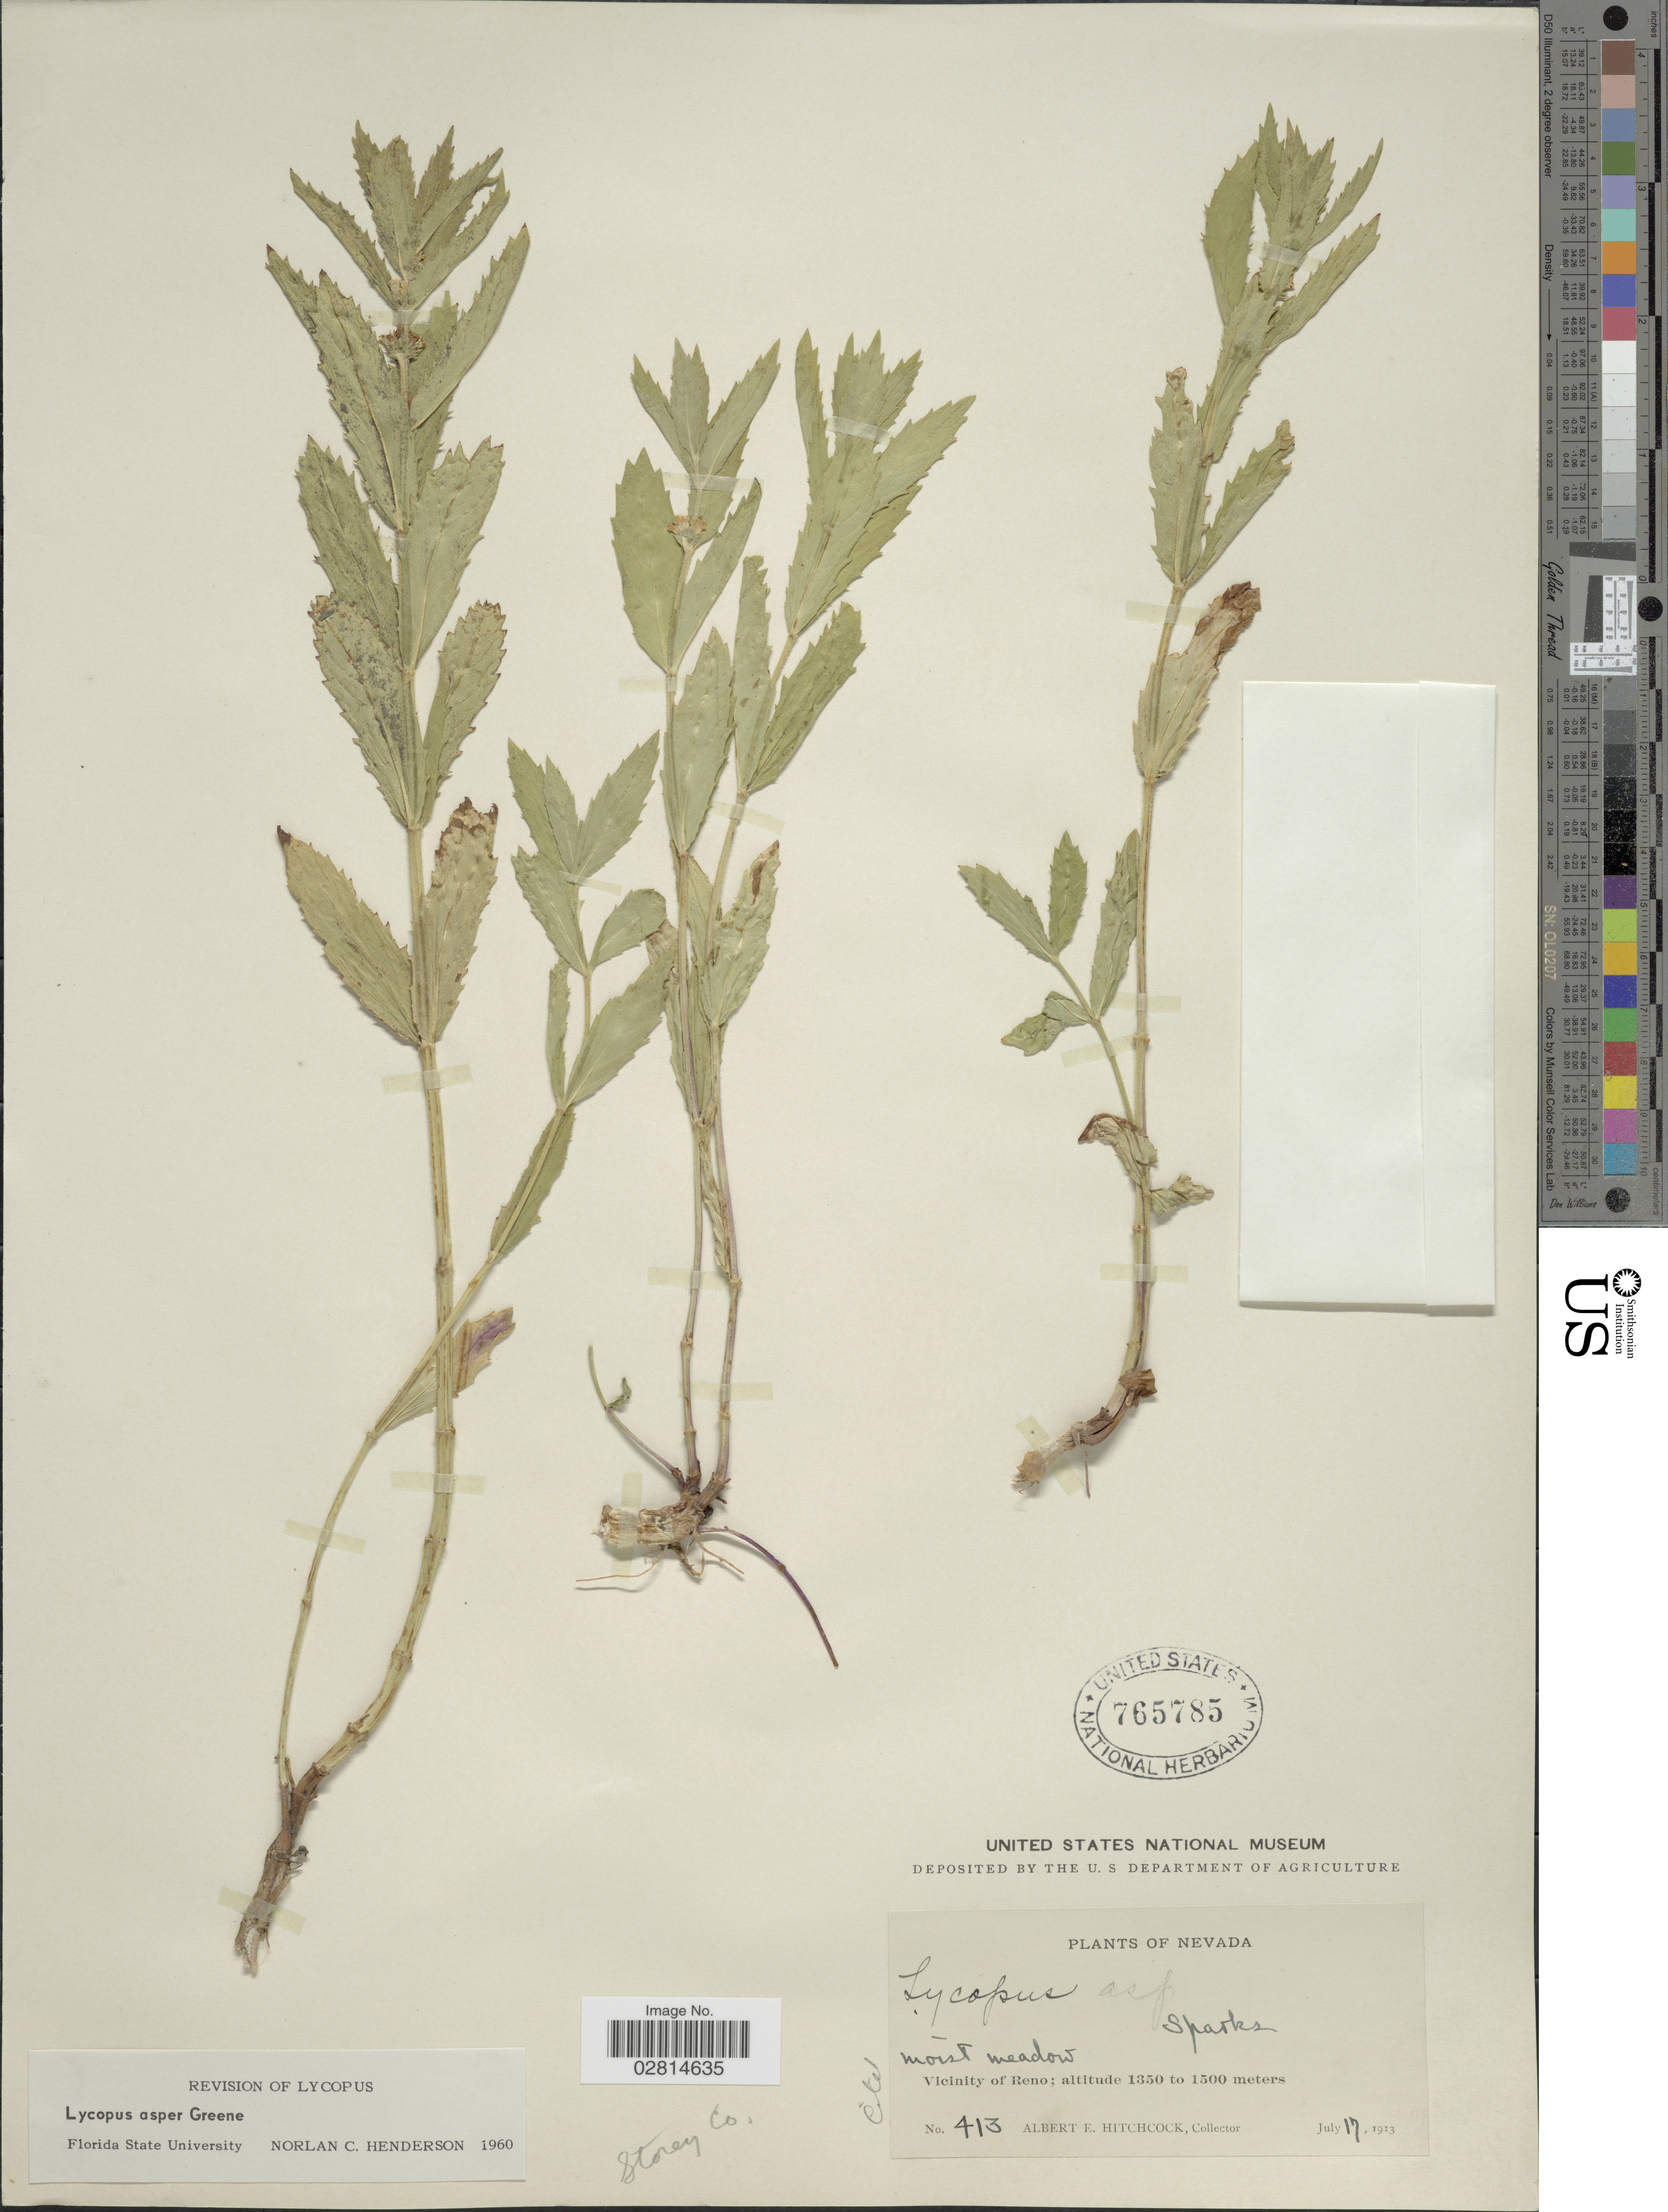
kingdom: Plantae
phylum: Tracheophyta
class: Magnoliopsida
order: Lamiales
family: Lamiaceae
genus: Lycopus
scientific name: Lycopus asper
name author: Greene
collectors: A. Hitchcock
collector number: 413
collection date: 1913-07-17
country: United States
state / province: Nevada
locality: Vicinity of Reno. Storey Co.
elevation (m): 1350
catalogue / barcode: US 765785